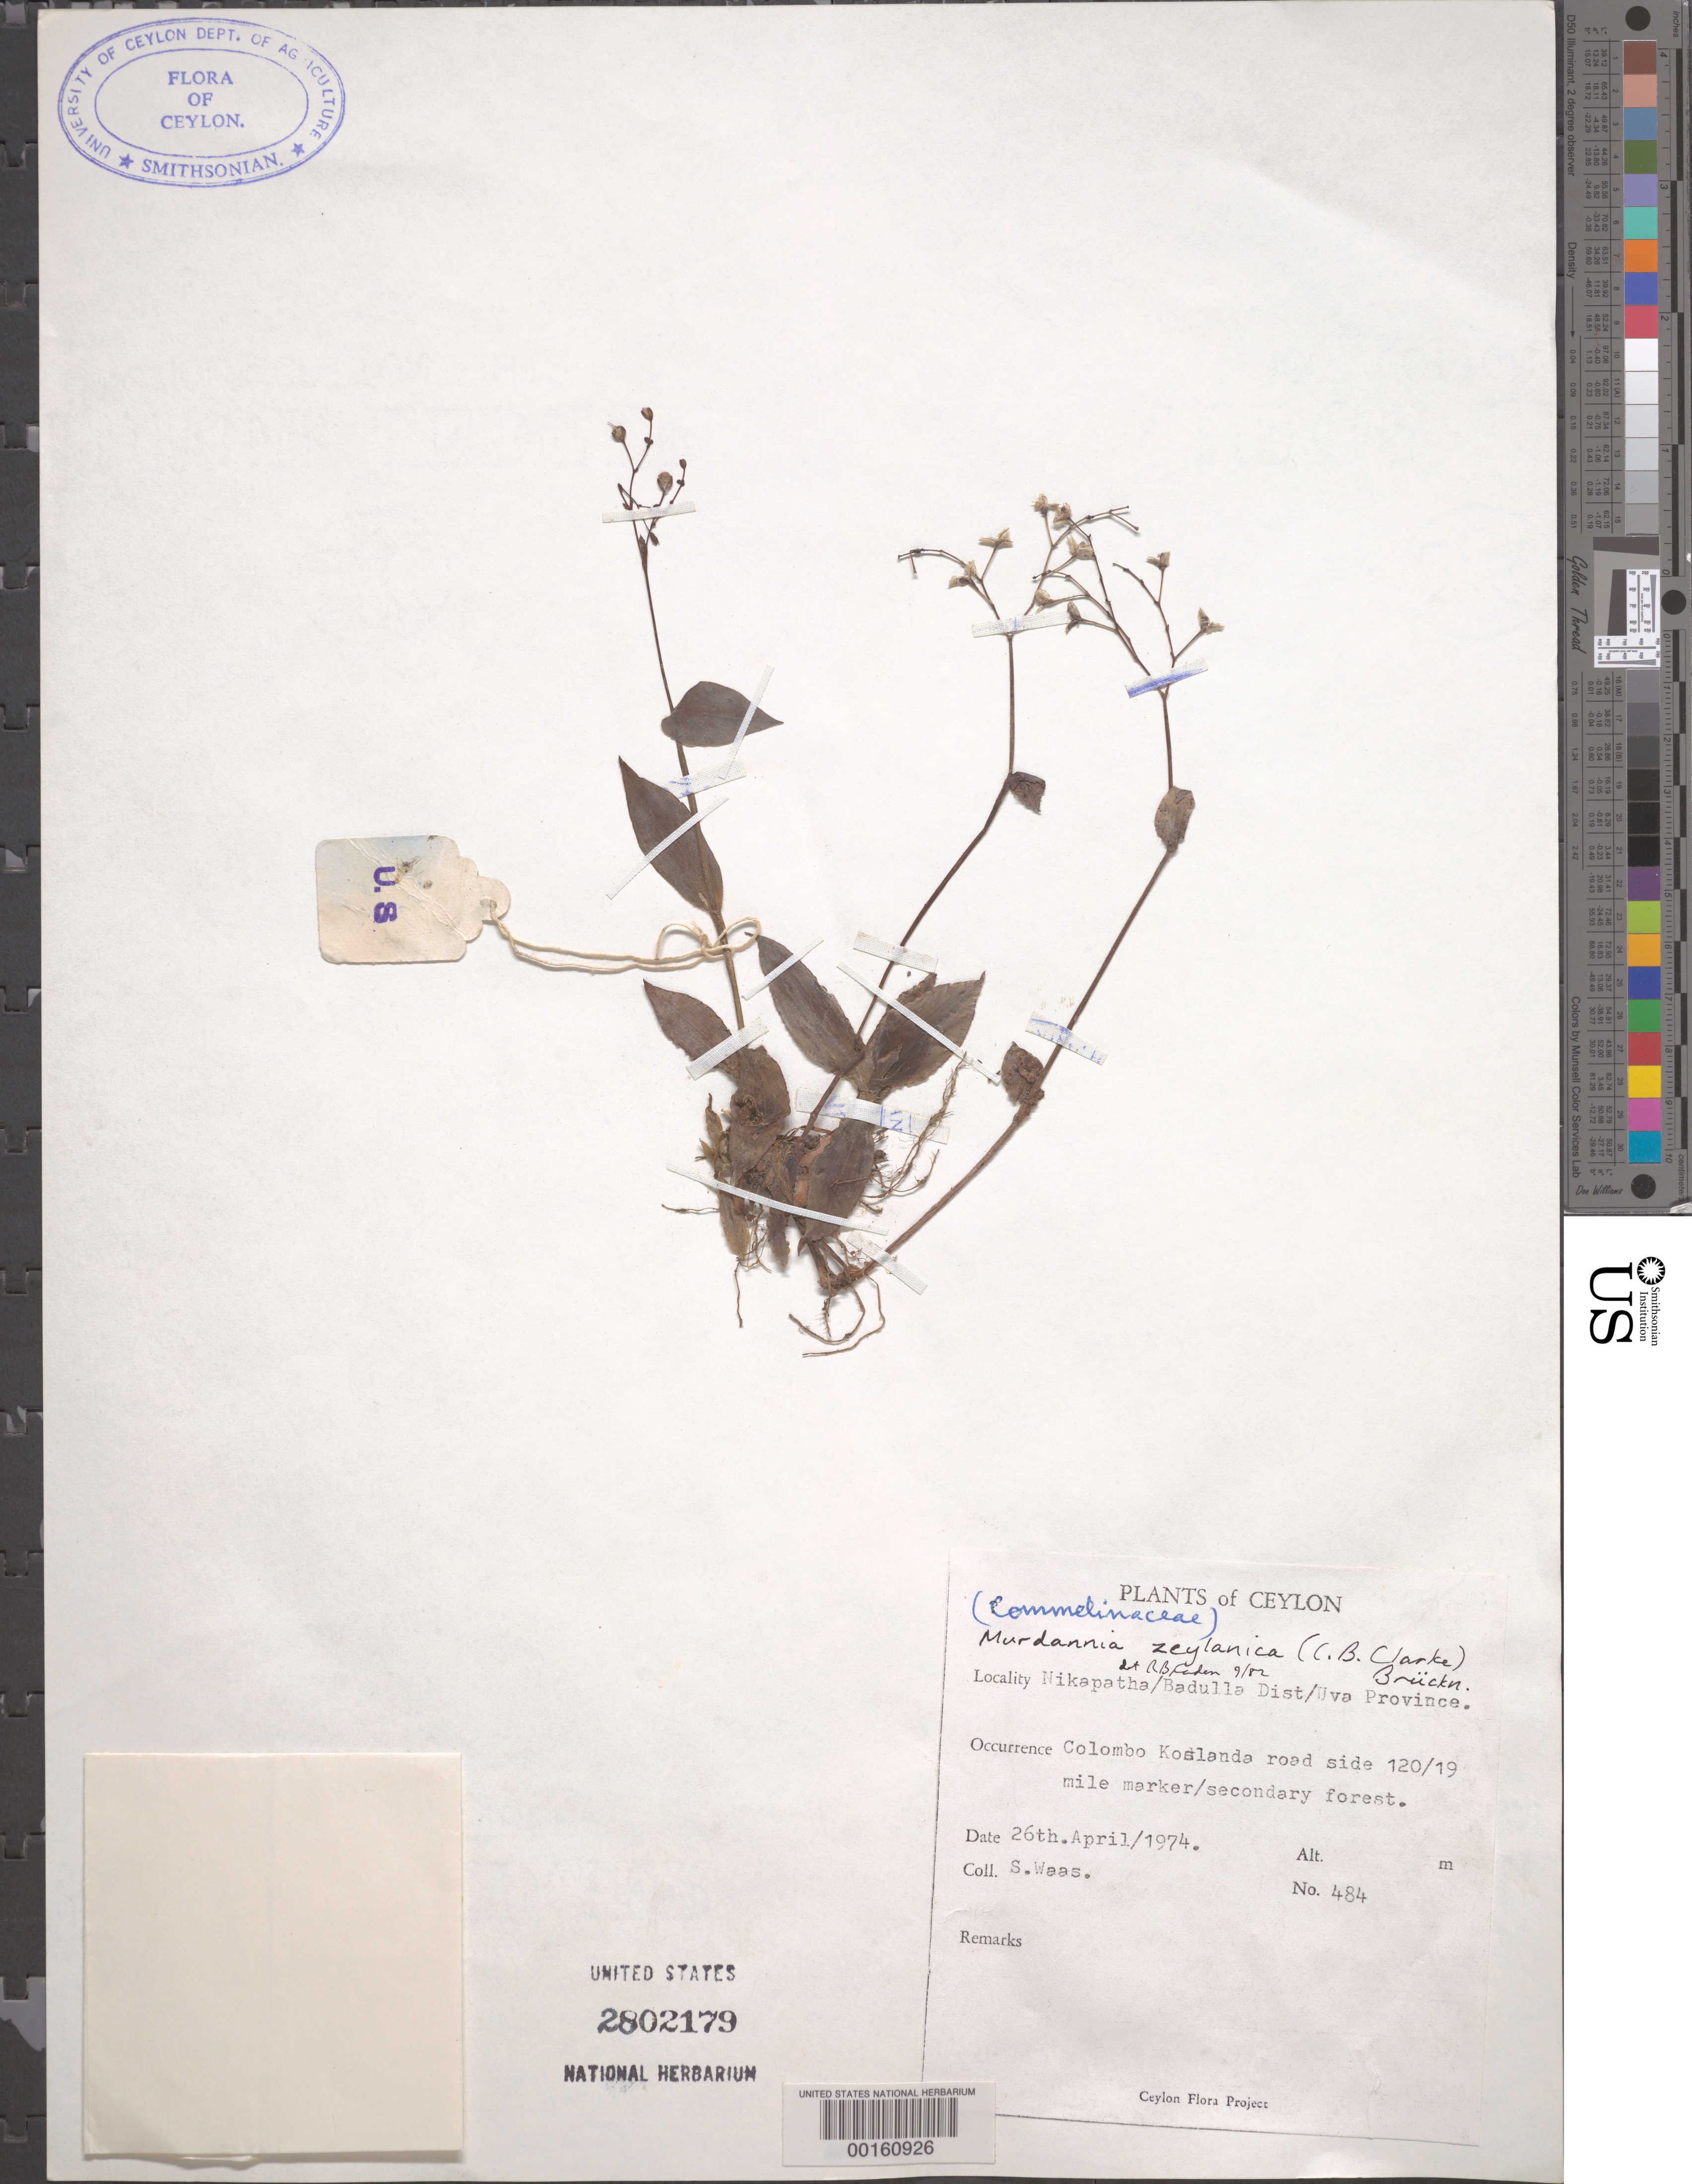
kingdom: Plantae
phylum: Tracheophyta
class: Liliopsida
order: Commelinales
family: Commelinaceae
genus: Murdannia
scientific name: Murdannia zeylanica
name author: (C.B. Clarke) G. Brückn.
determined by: Faden, Robert B., (US), Smithsonian Institution - National Museum of Natural History (UNITED STATES)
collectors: S. Waas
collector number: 484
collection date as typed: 26 Apr 1974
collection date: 1974-04-26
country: Sri Lanka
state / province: Uva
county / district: Badulla Dist.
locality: Nikapatha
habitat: Roadside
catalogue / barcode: US 2802179